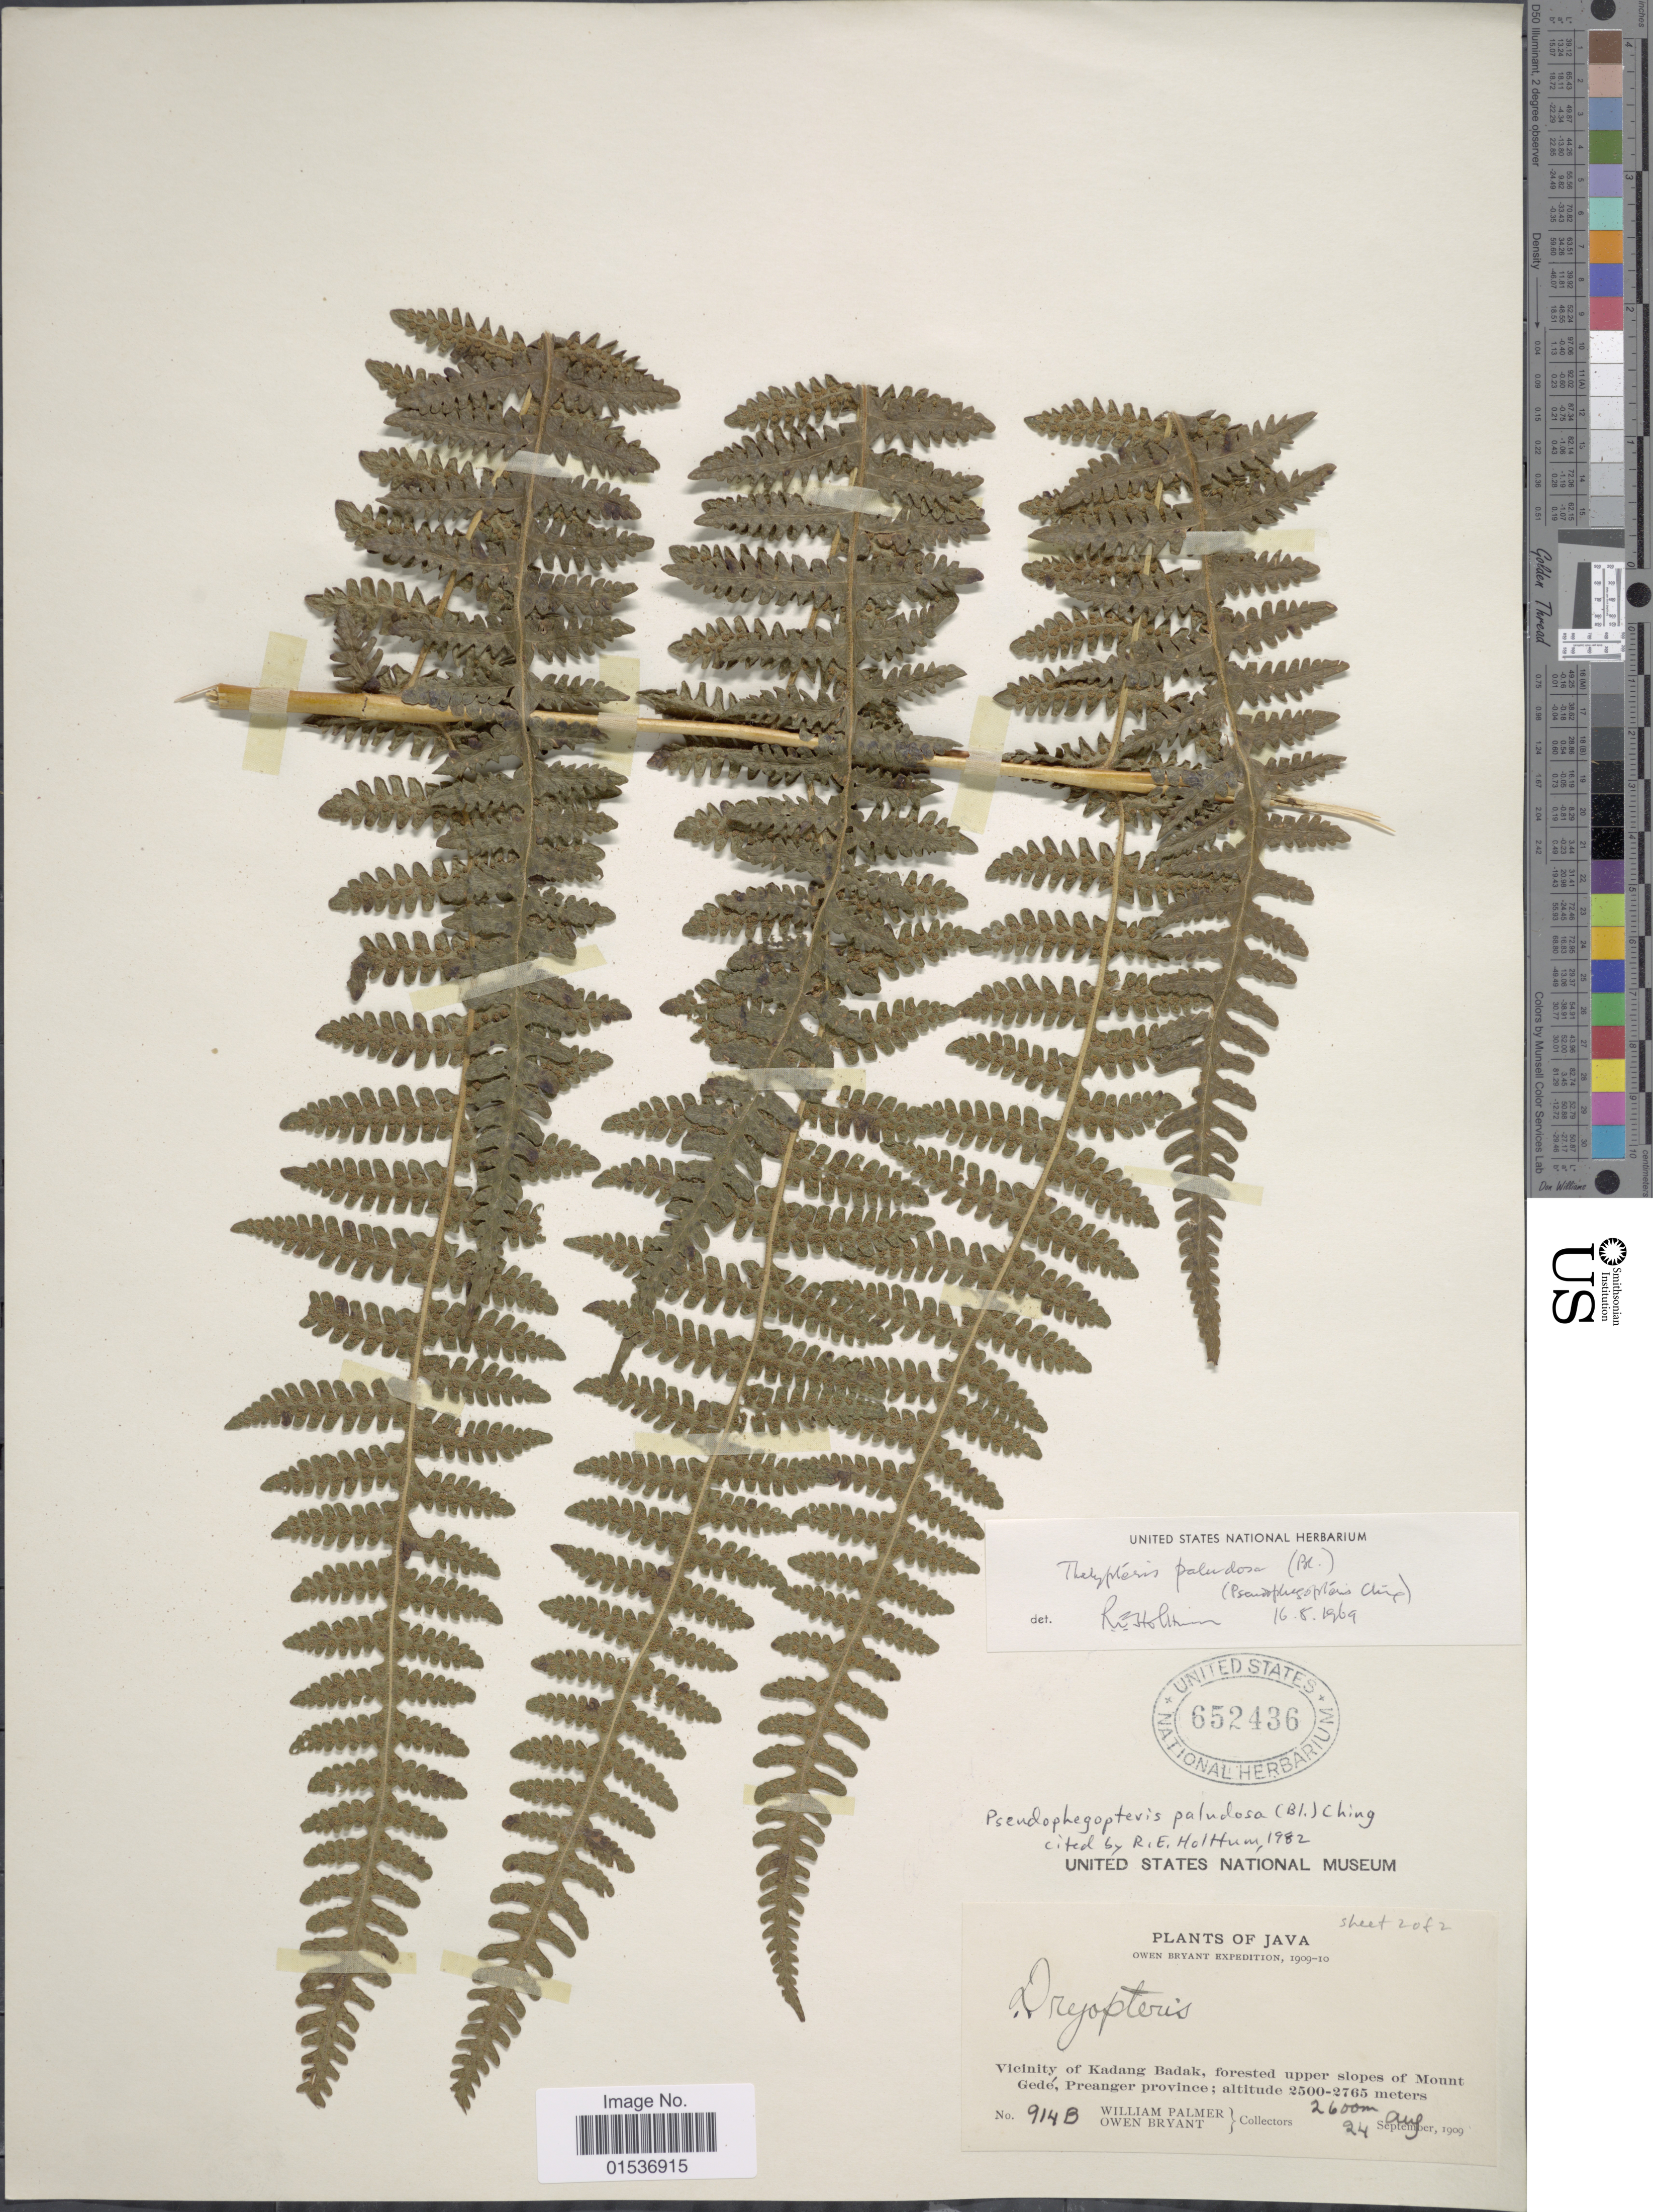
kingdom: Plantae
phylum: Tracheophyta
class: Polypodiopsida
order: Polypodiales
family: Thelypteridaceae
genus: Pseudophegopteris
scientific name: Pseudophegopteris paludosa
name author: (Blume) Ching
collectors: W. Palmer & O. Bryant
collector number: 914B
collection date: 1909-08-24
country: Indonesia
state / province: Java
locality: Java. Vicinity of Kadang Badak, forested near slopes of Mount Gede, Preanger province.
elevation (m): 2600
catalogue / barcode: US 652436